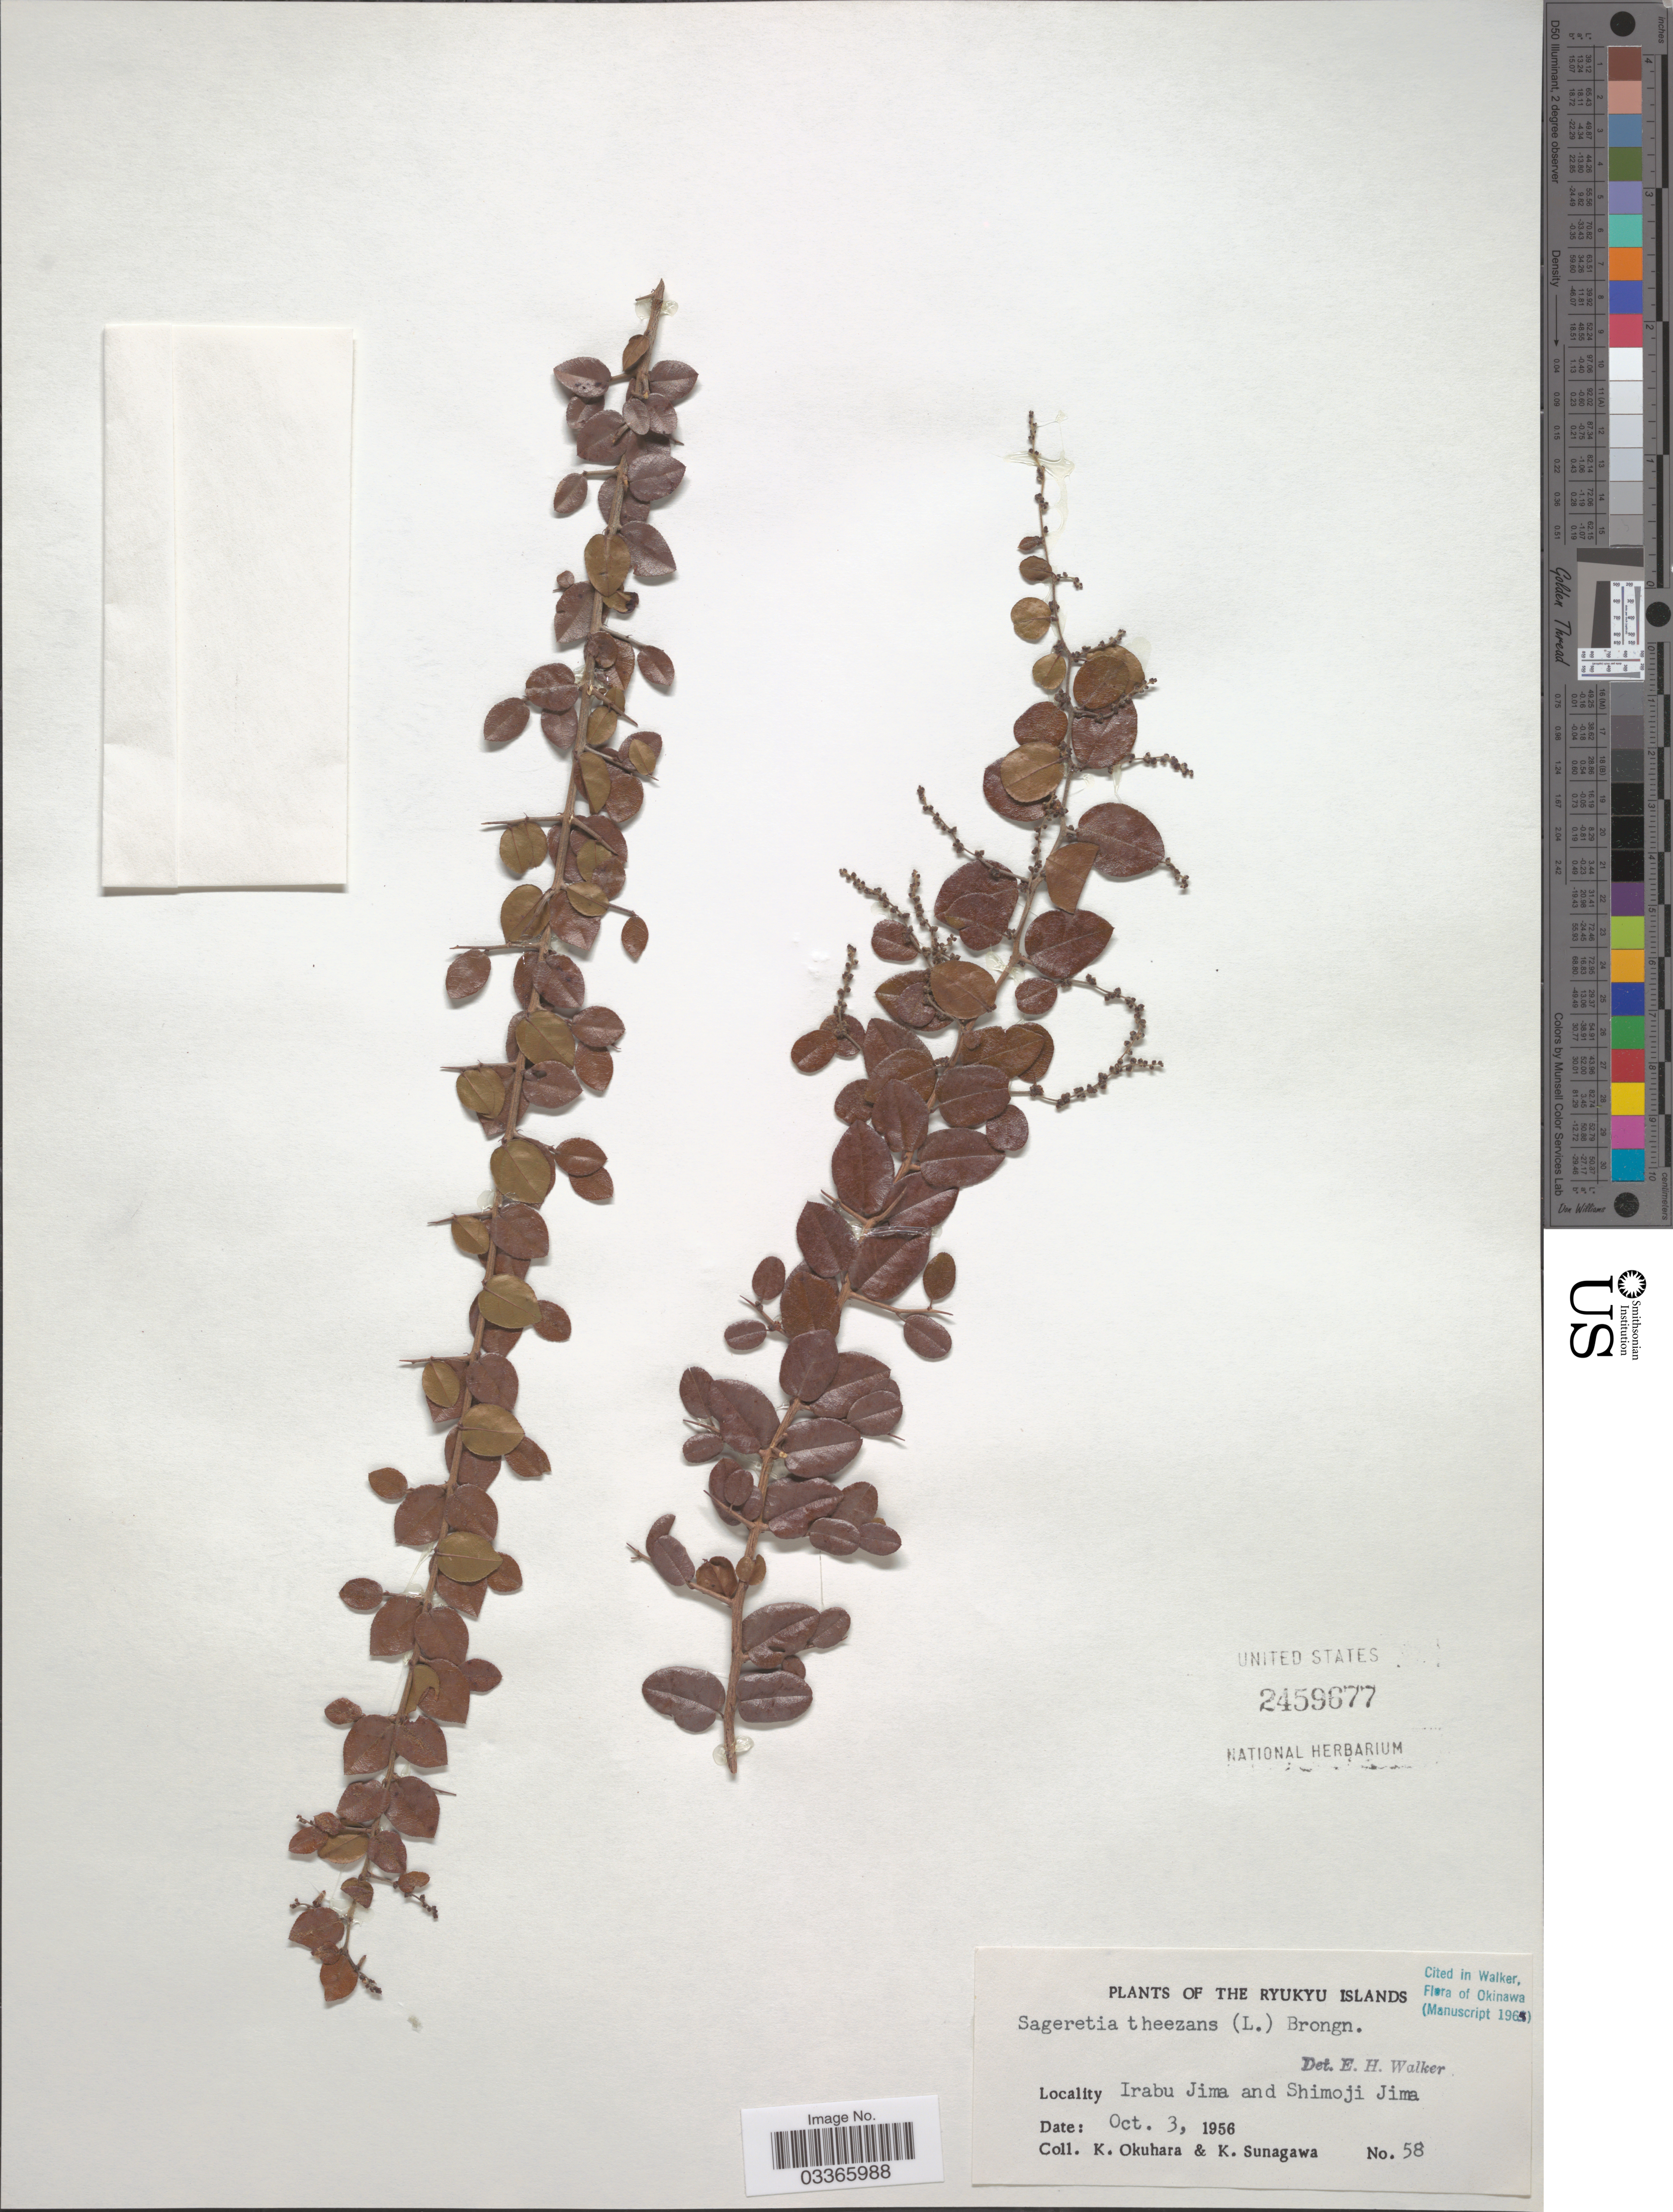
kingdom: Plantae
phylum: Tracheophyta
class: Magnoliopsida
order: Rosales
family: Rhamnaceae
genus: Sageretia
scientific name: Sageretia thea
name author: (Osbeck) M.C. Johnst.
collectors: K. Okuhara & K. Sunagawa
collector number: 58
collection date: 1956-10-03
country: Japan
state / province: Okinawa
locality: The Ryukyu Islands, Irabu Jima and Shimoji Jima.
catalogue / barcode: US 2459677